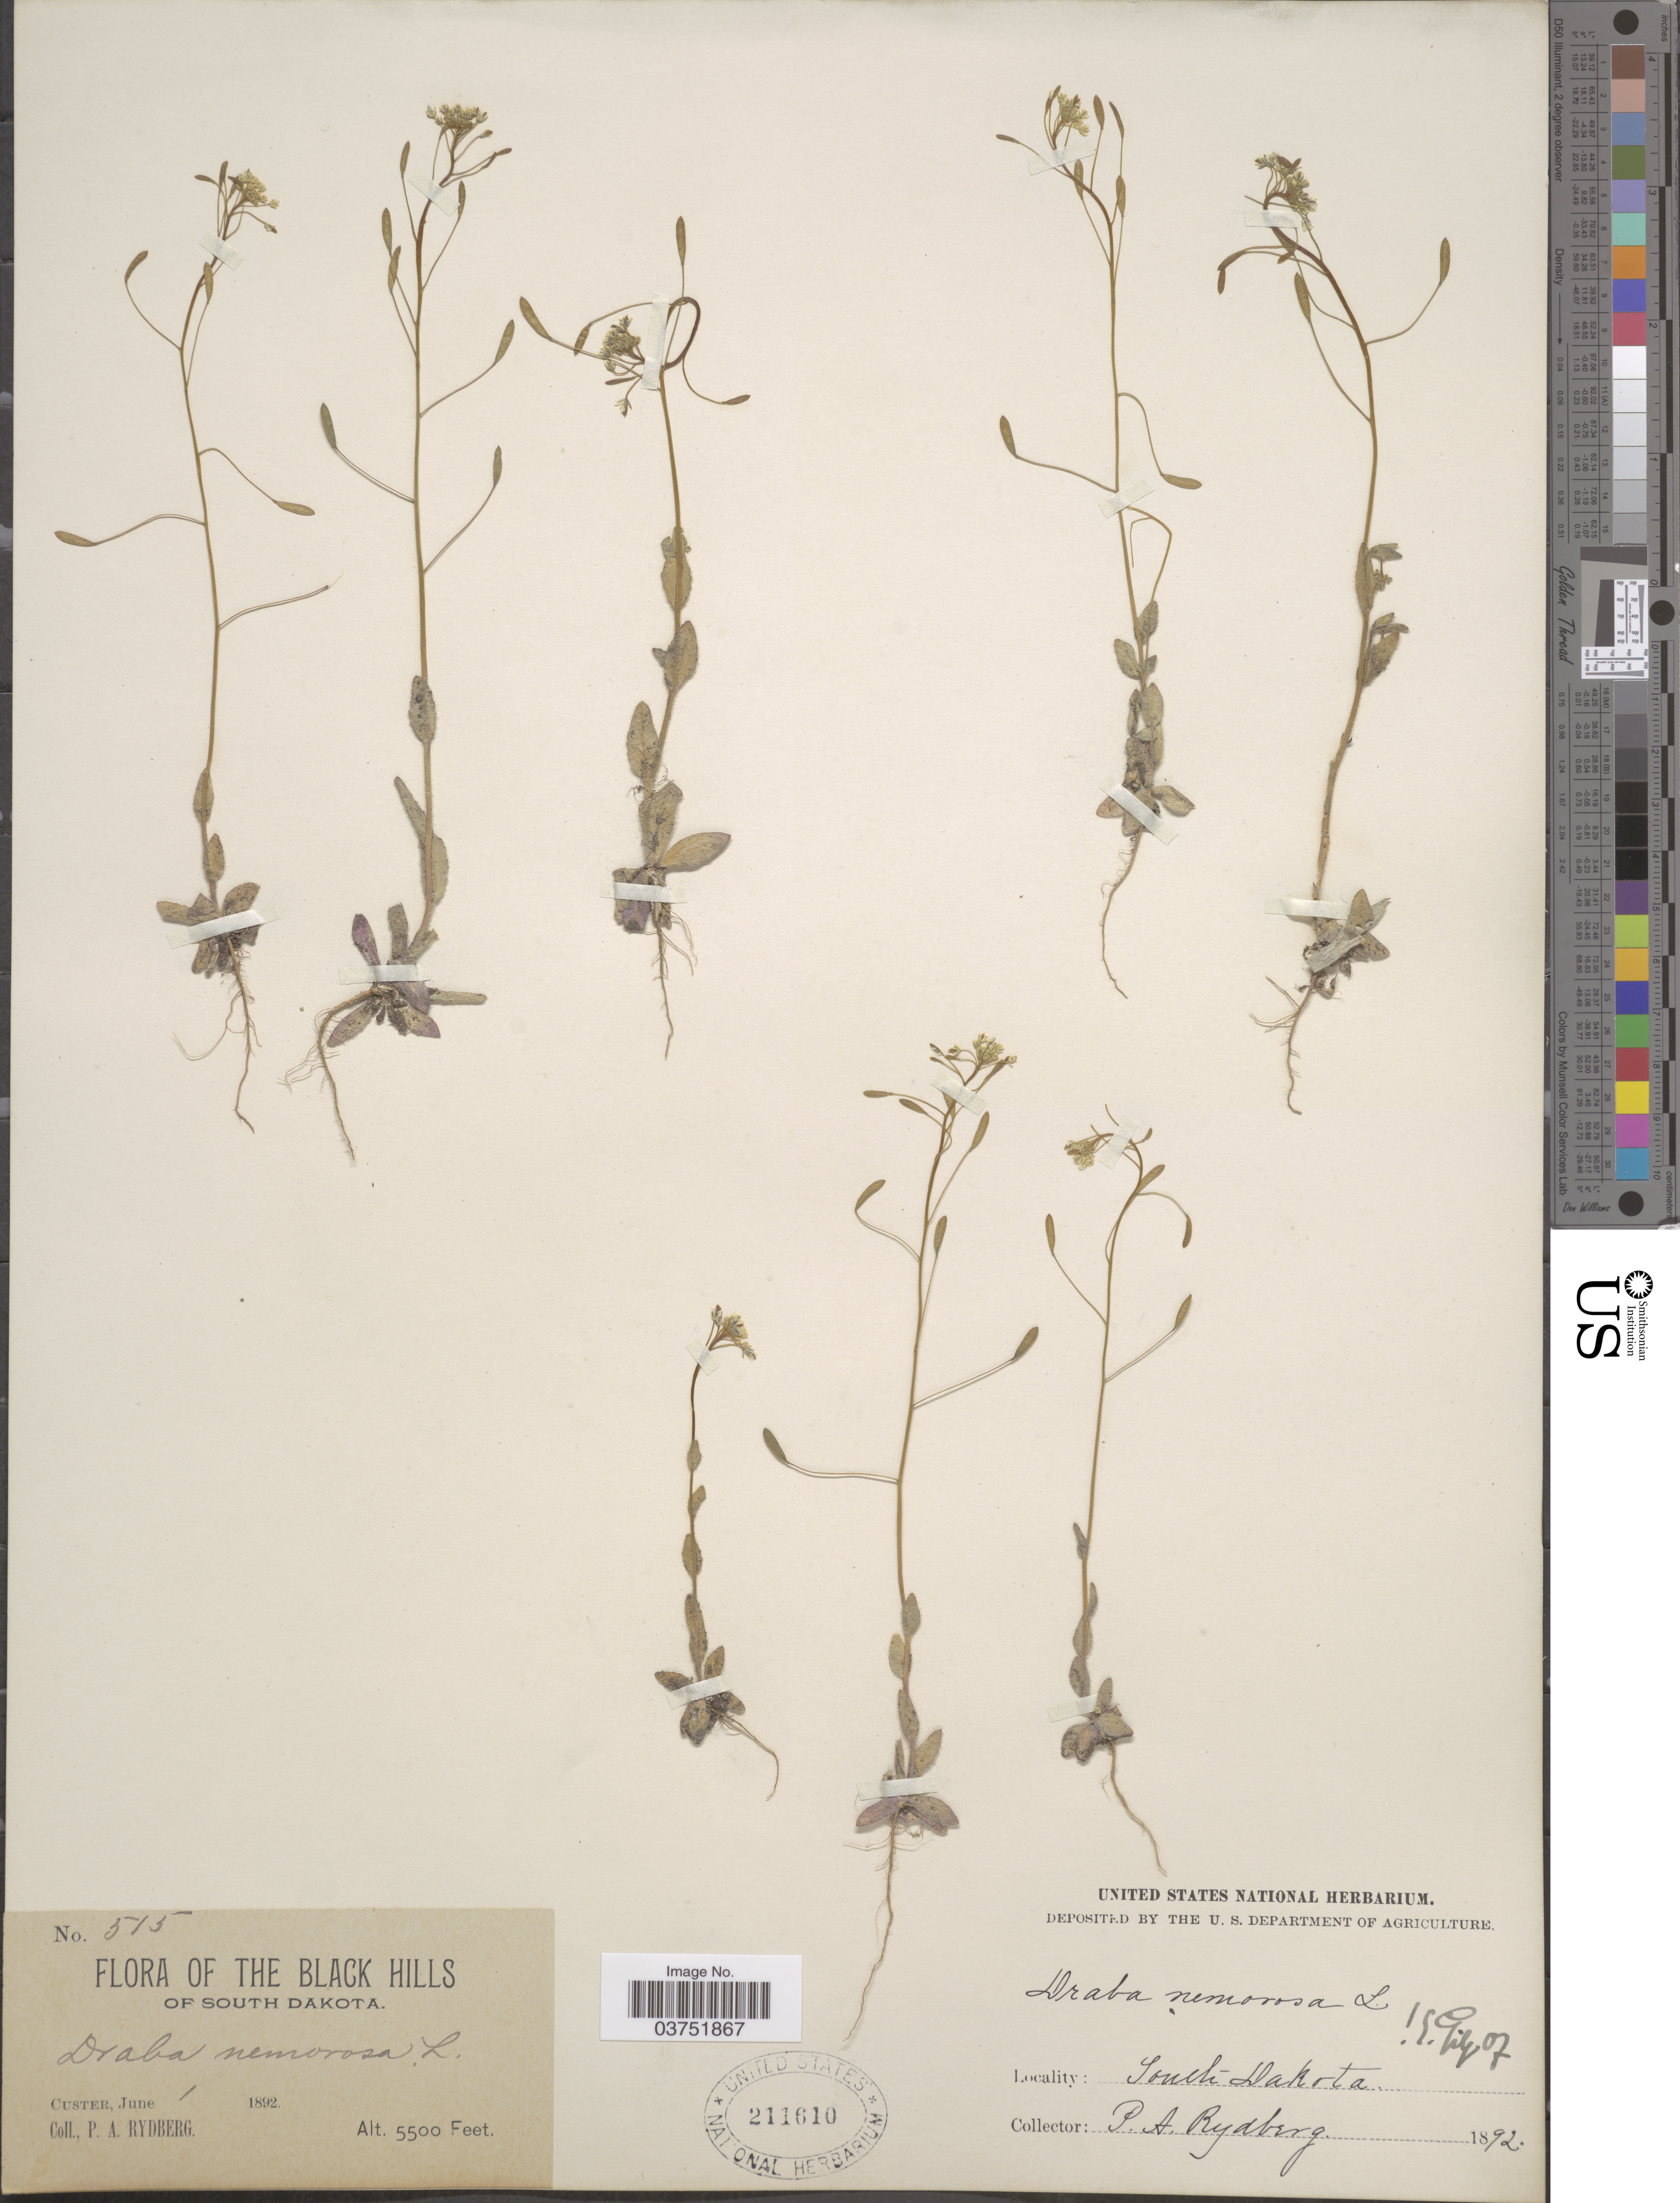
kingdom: Plantae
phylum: Tracheophyta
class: Magnoliopsida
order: Brassicales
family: Brassicaceae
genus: Draba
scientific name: Draba nemorosa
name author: L.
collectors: P. A. Rydberg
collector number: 515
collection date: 1892-06-01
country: United States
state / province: South Dakota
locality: The Black Hills of South Dakota. Custer.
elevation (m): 1676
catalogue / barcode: US 211610